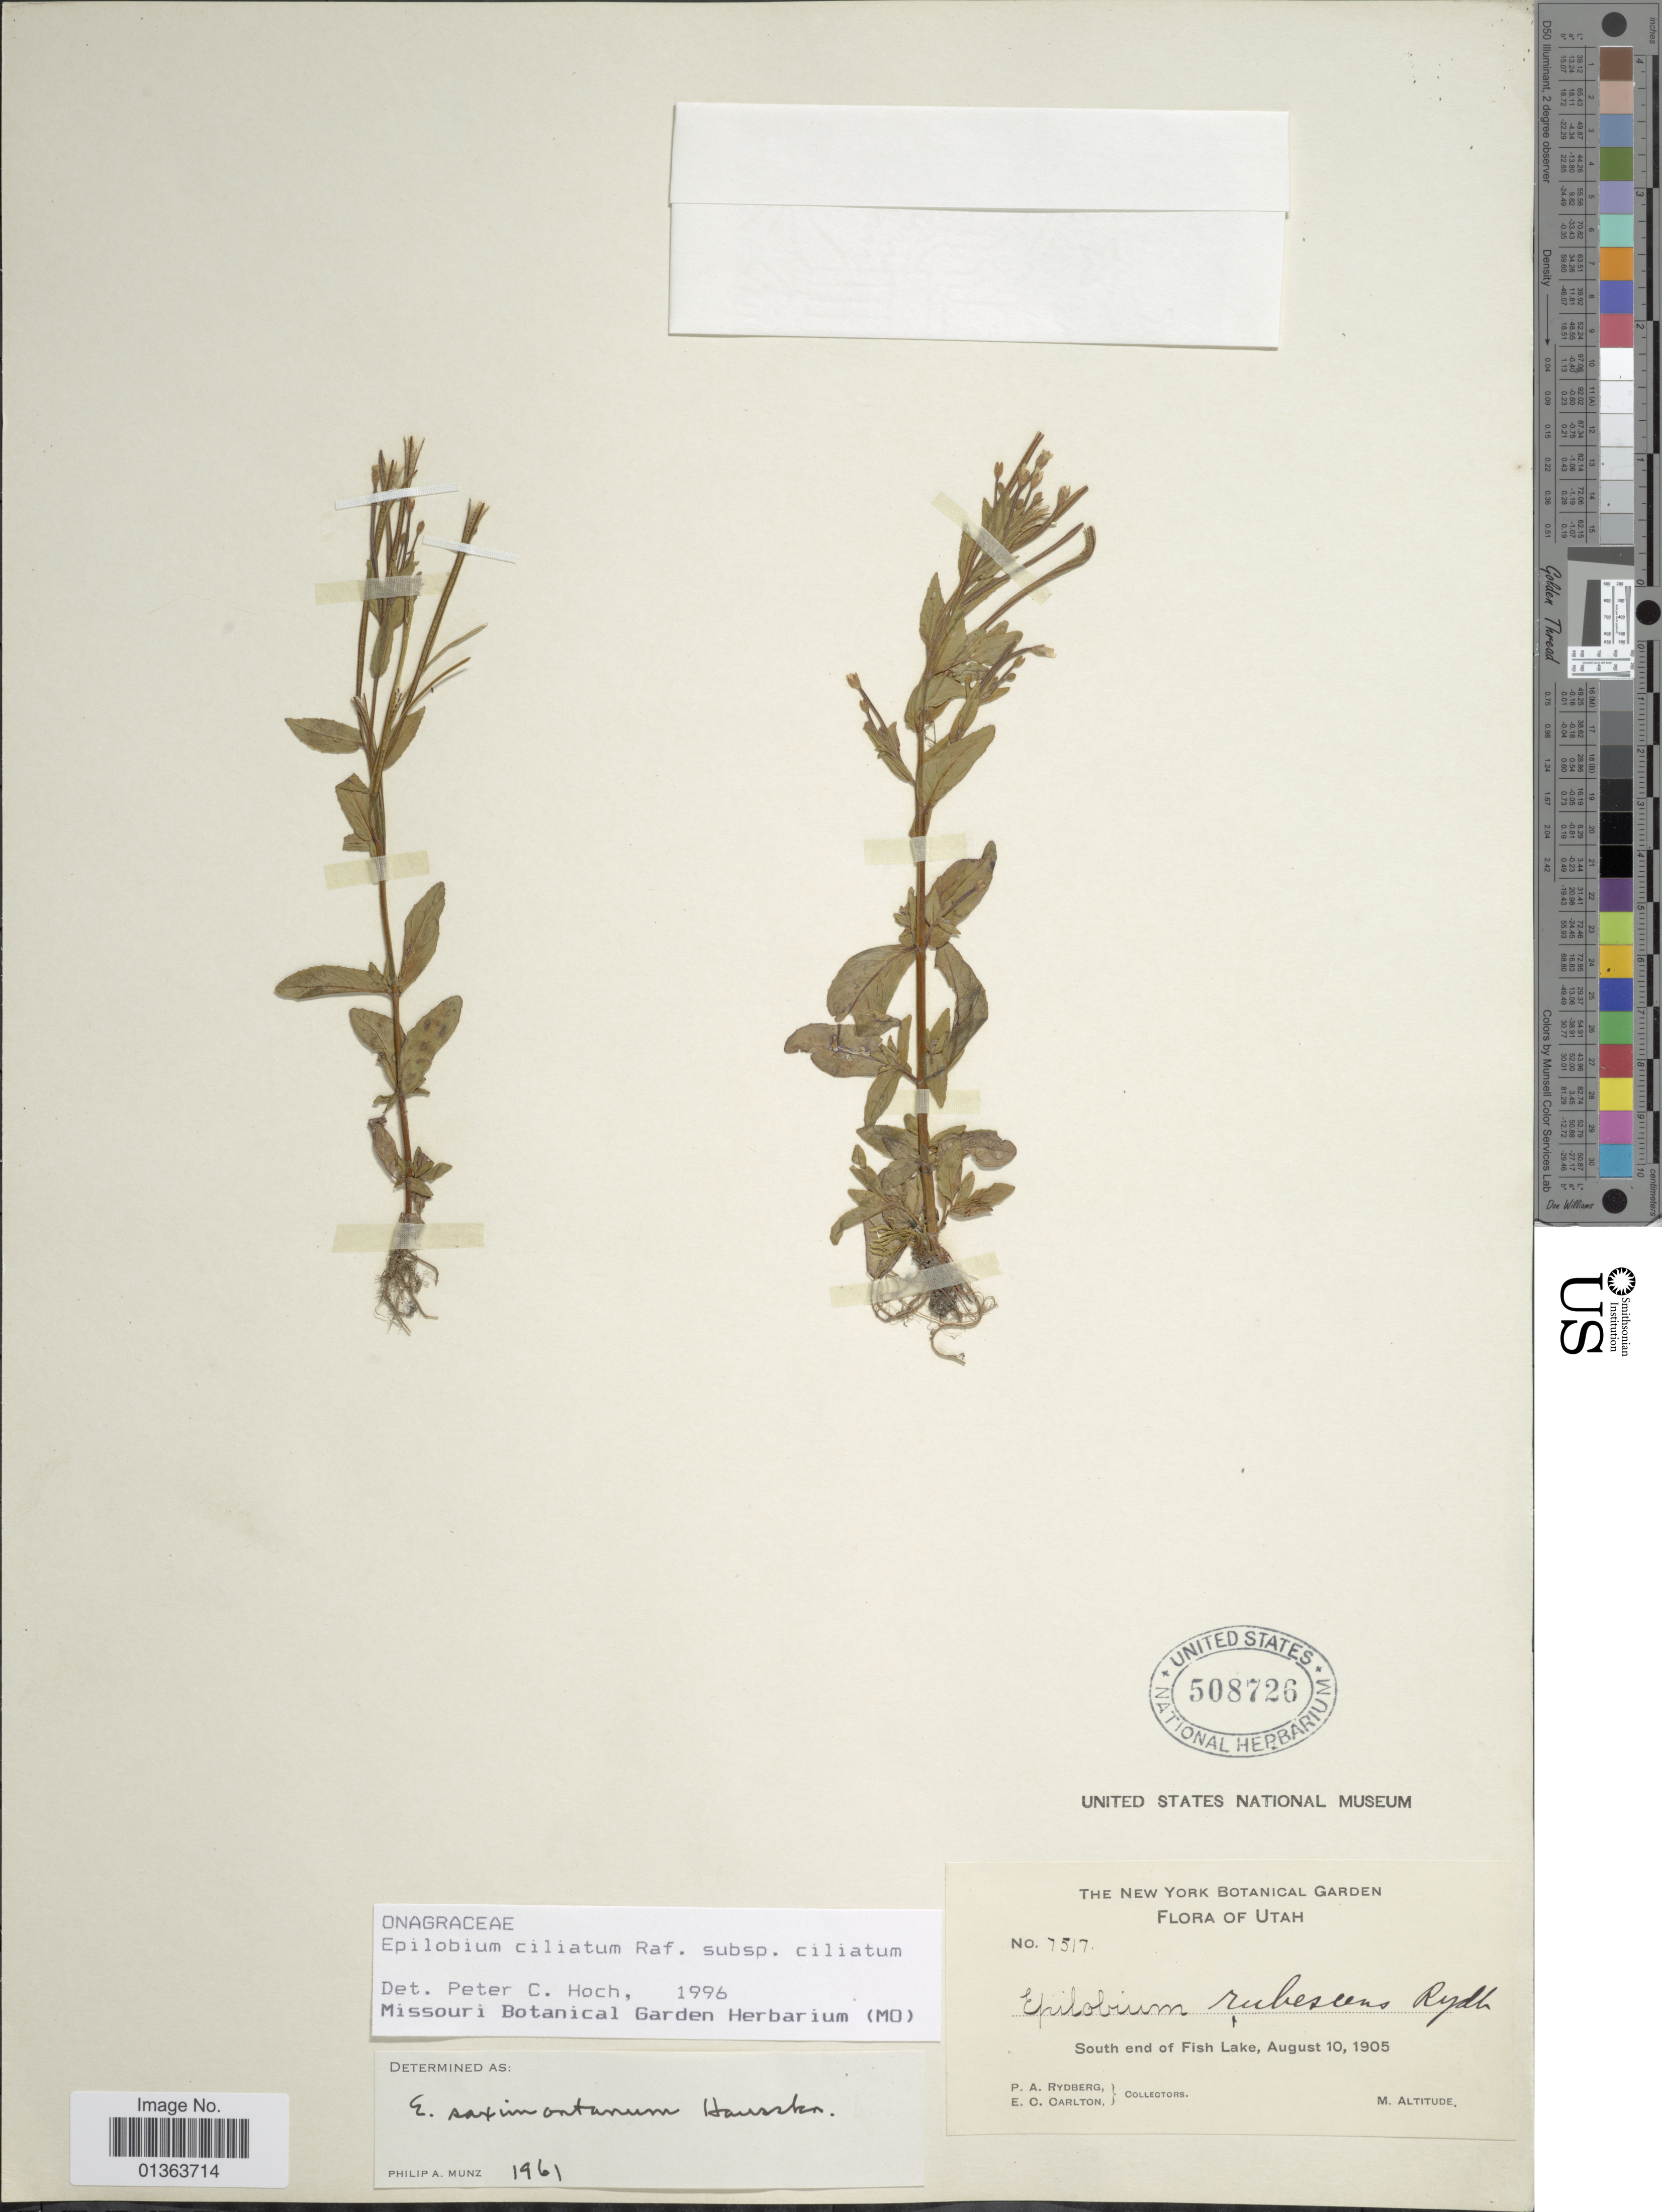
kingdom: Plantae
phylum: Tracheophyta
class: Magnoliopsida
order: Myrtales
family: Onagraceae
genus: Epilobium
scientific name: Epilobium ciliatum subsp. ciliatum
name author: Raf.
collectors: P. A. Rydberg & E. Carlton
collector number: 7517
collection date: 1905-08-10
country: United States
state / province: Utah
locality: South end of Fish Lake.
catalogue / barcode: US 508726